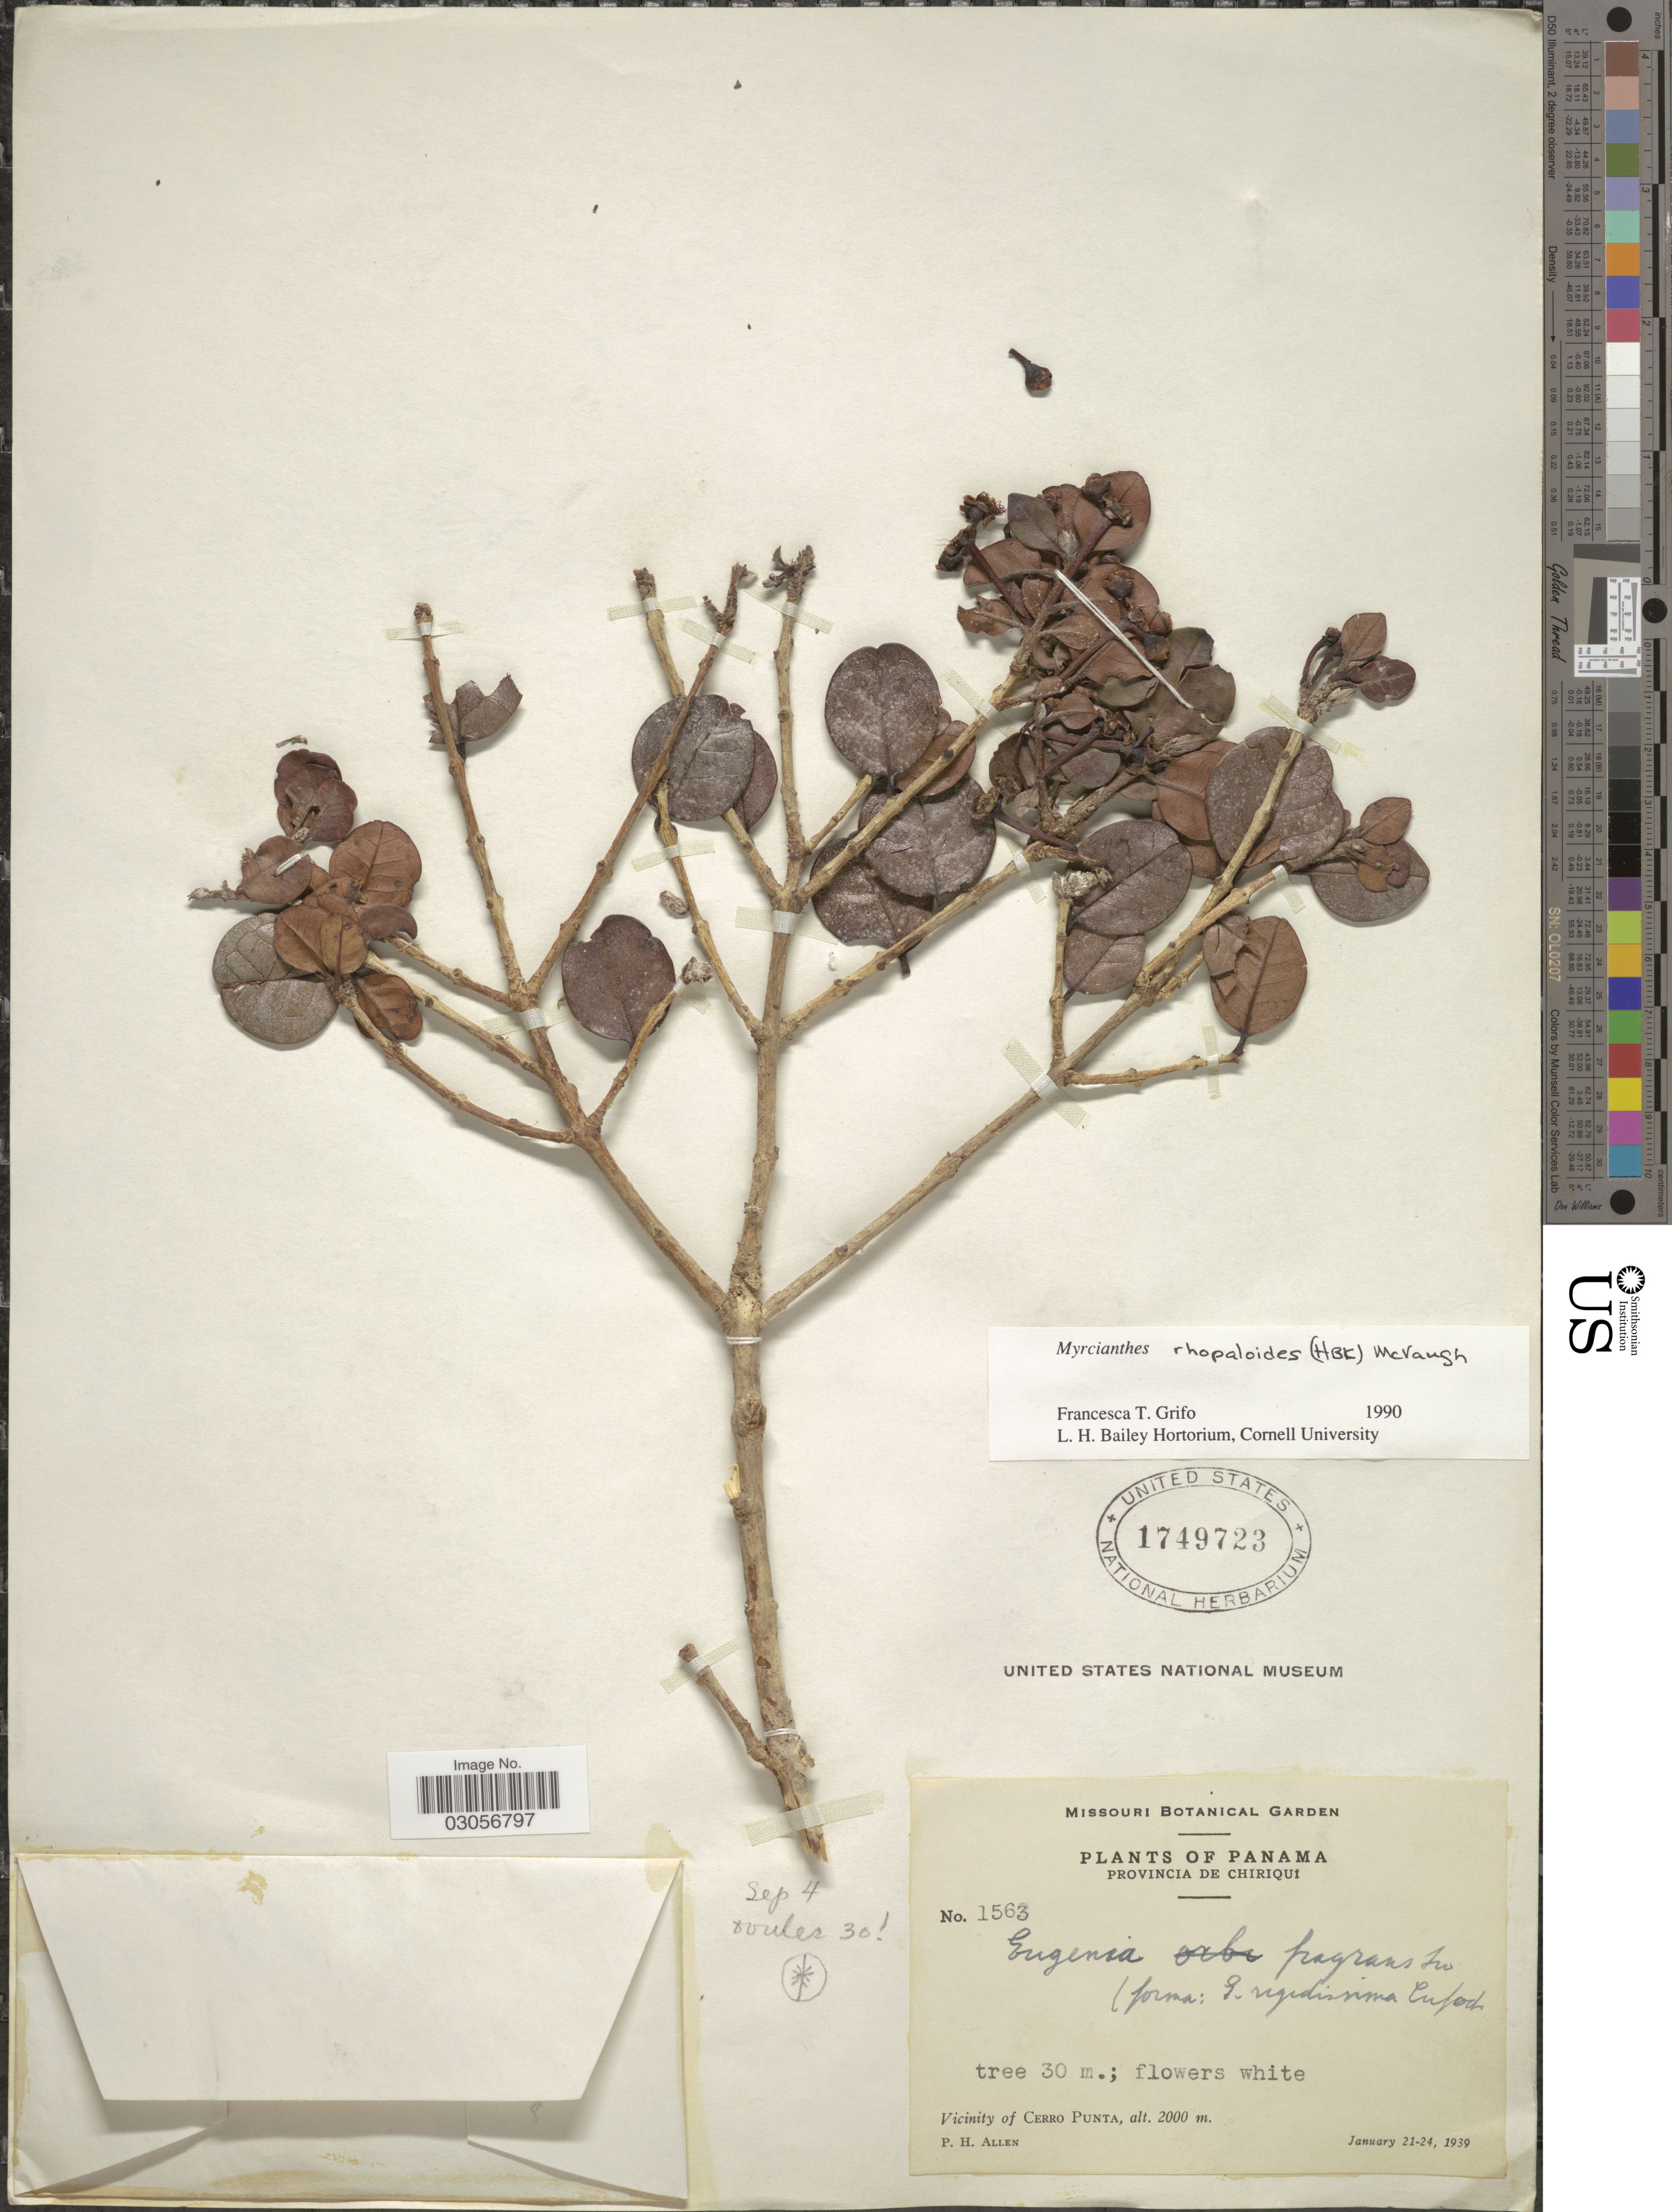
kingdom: Plantae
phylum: Tracheophyta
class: Magnoliopsida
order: Myrtales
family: Myrtaceae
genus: Myrcianthes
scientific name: Myrcianthes rhopaloides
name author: (Kunth) McVaugh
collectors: P. H. Allen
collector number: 1563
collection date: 1939-01-21/1939-01-24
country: Panama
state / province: Chiriqui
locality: Vicinity of Cerro Punta.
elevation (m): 2000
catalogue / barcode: US 1749723